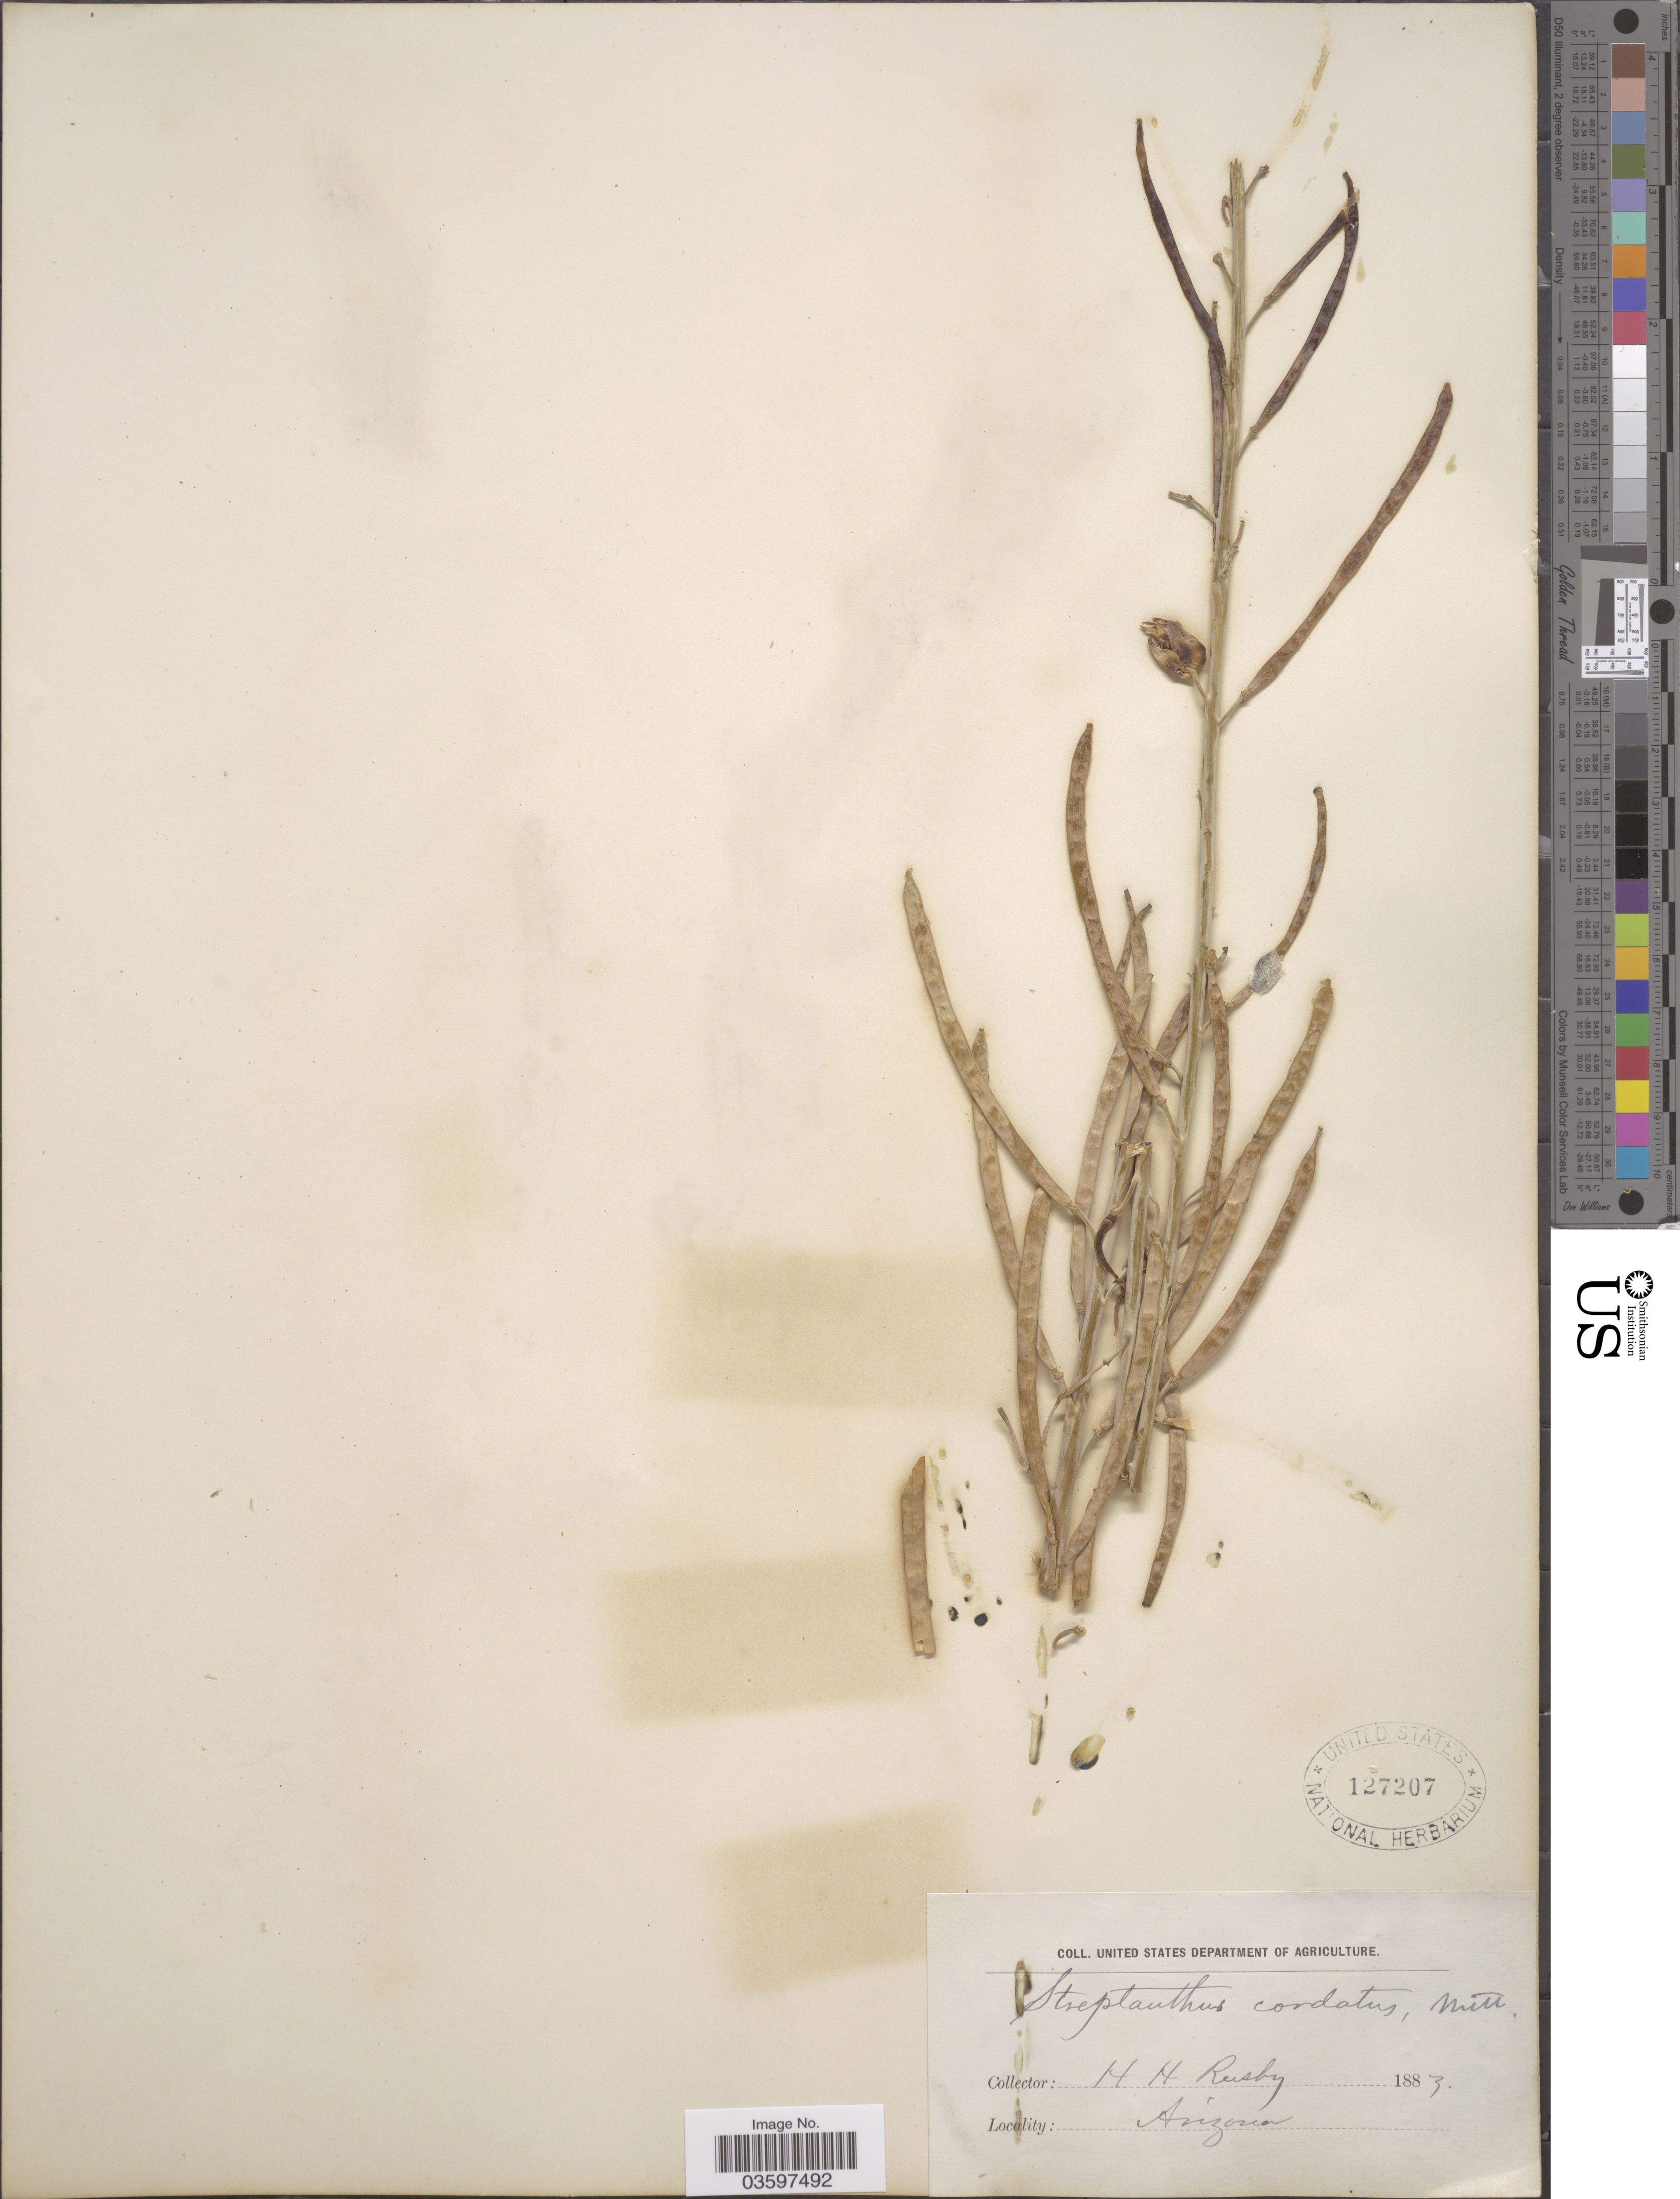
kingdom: Plantae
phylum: Tracheophyta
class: Magnoliopsida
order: Brassicales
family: Brassicaceae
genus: Streptanthus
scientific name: Streptanthus cordatus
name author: Nutt. ex Torr. & A. Gray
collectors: H. H. Rusby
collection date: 1883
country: United States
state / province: Arizona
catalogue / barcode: US 127207